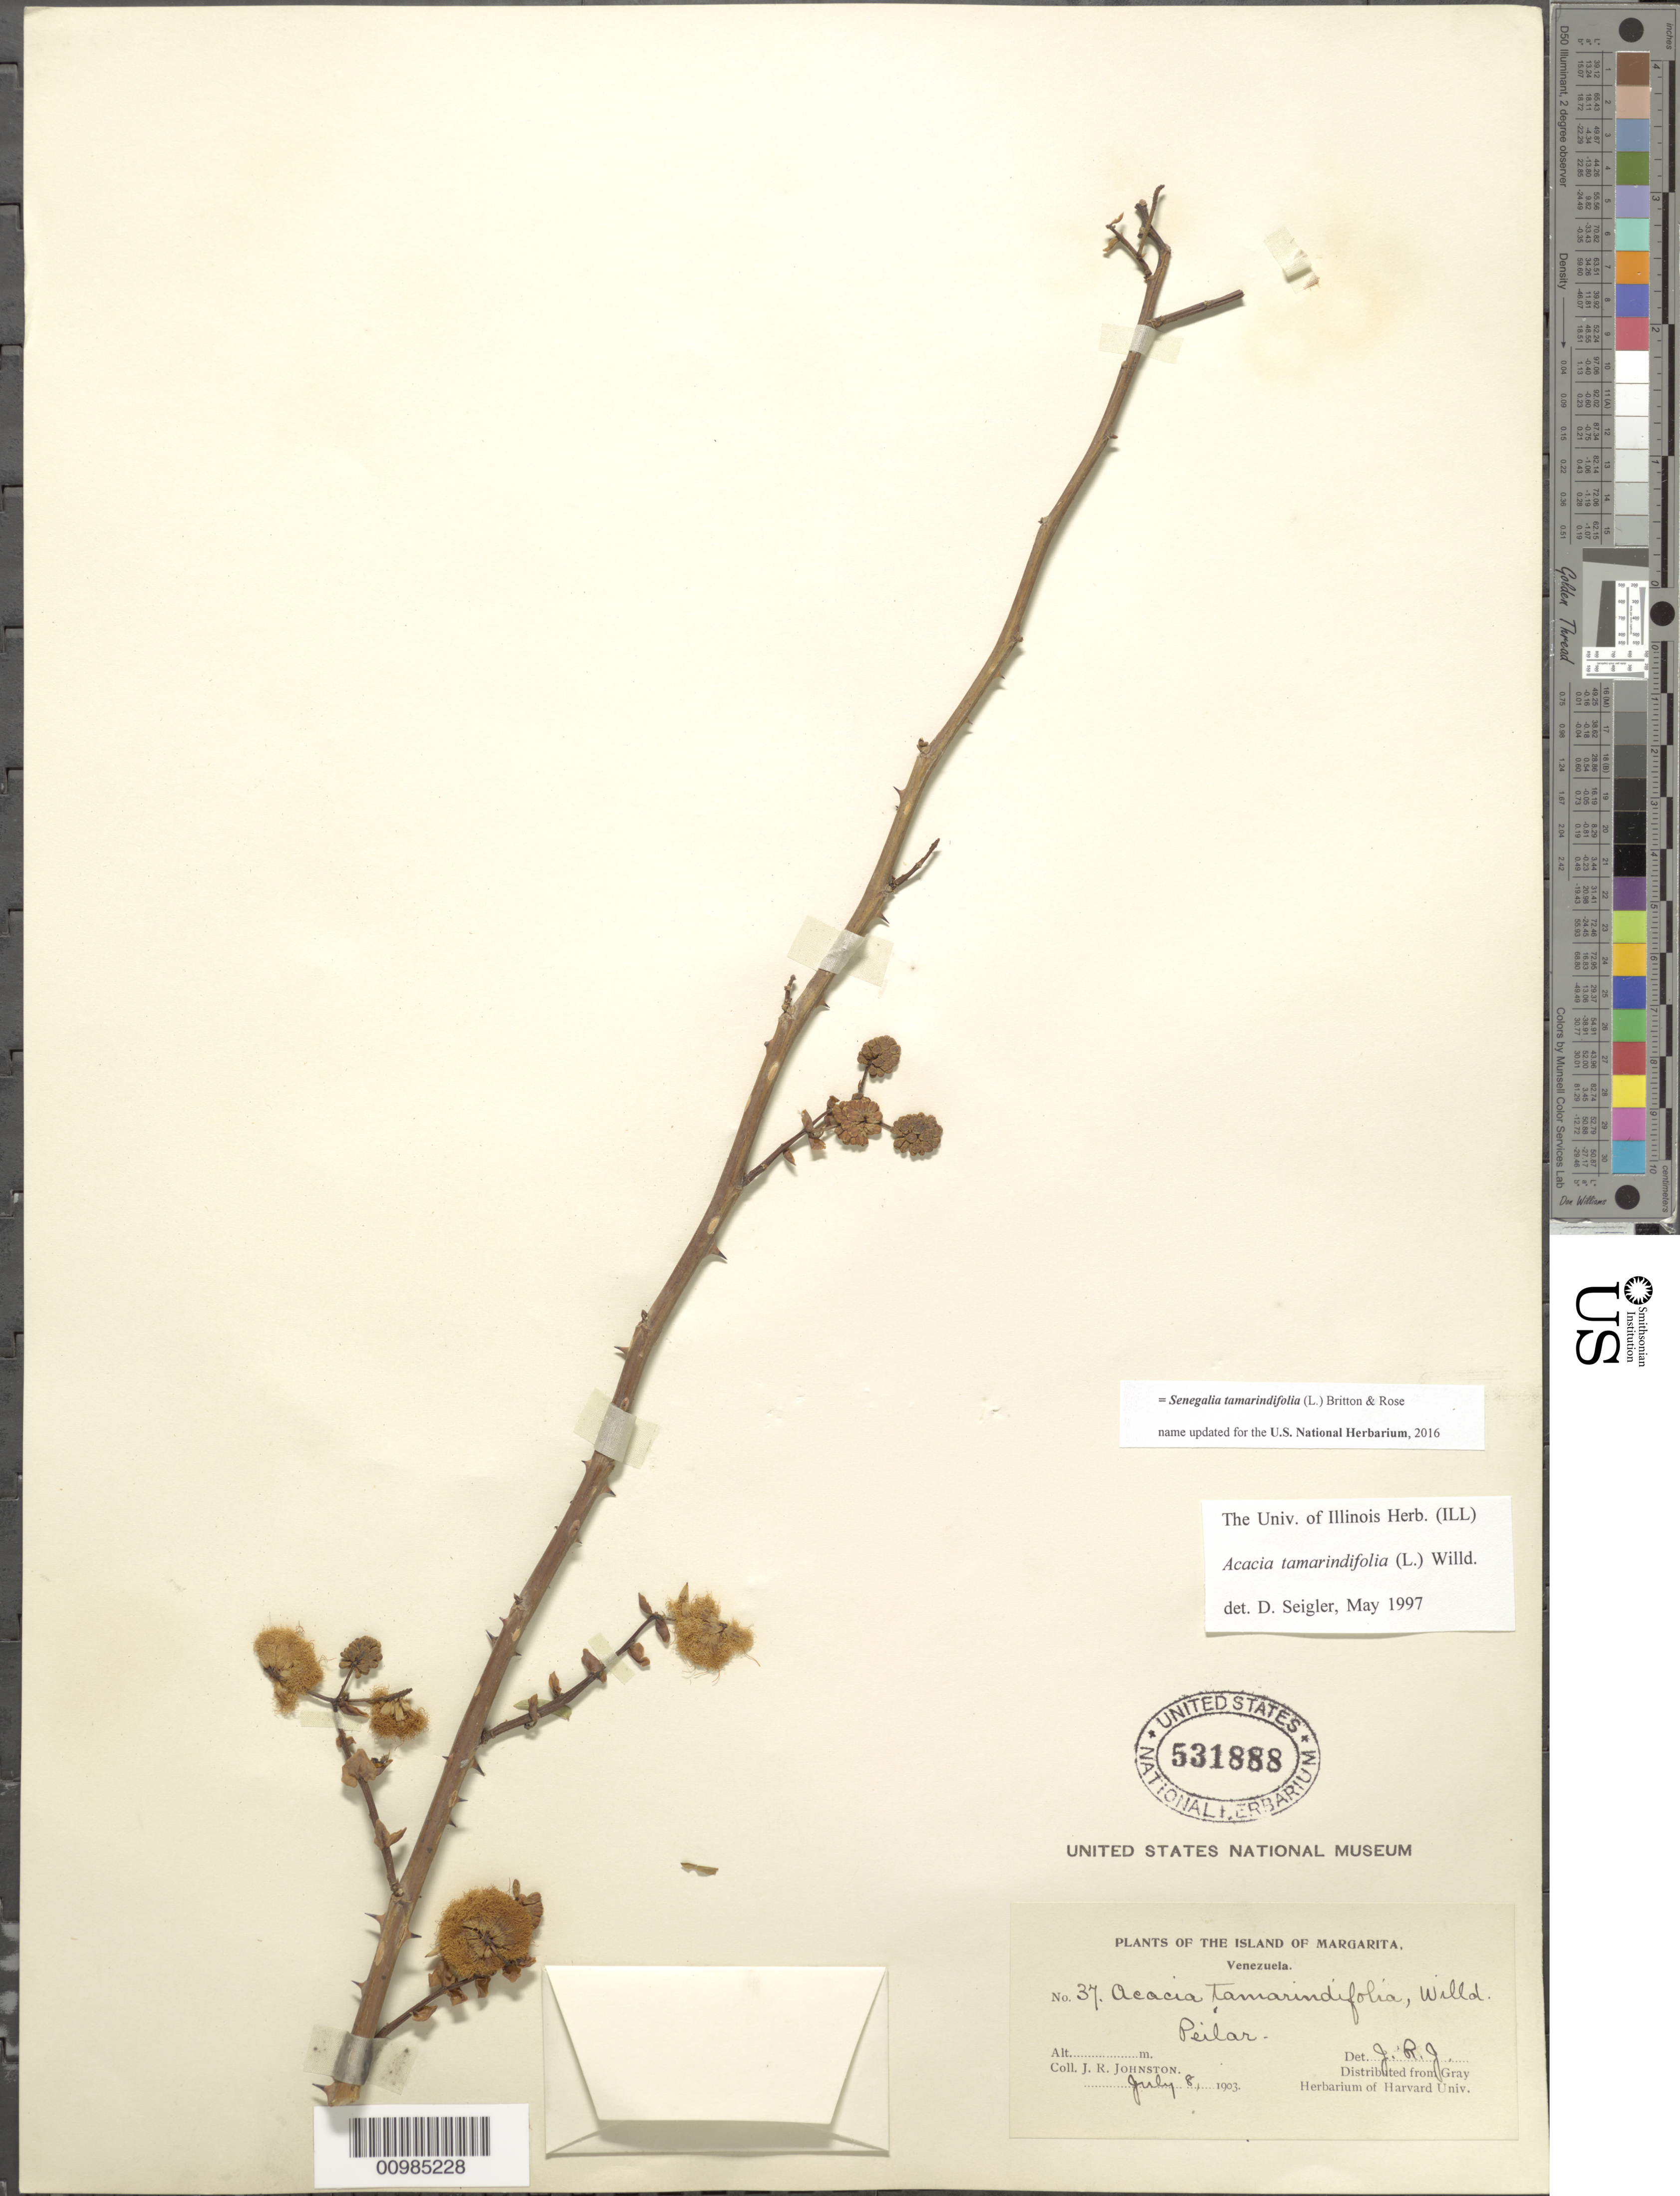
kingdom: Plantae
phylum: Tracheophyta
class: Magnoliopsida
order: Fabales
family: Fabaceae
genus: Senegalia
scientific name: Senegalia tamarindifolia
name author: (L.) Britton & Rose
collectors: J. Johnston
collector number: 37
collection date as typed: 08 Jul 1903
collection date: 1903-07-08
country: Venezuela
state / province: Nueva Esparta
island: Margarita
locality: Peilar.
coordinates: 0 N, 0 E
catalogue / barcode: US 531888